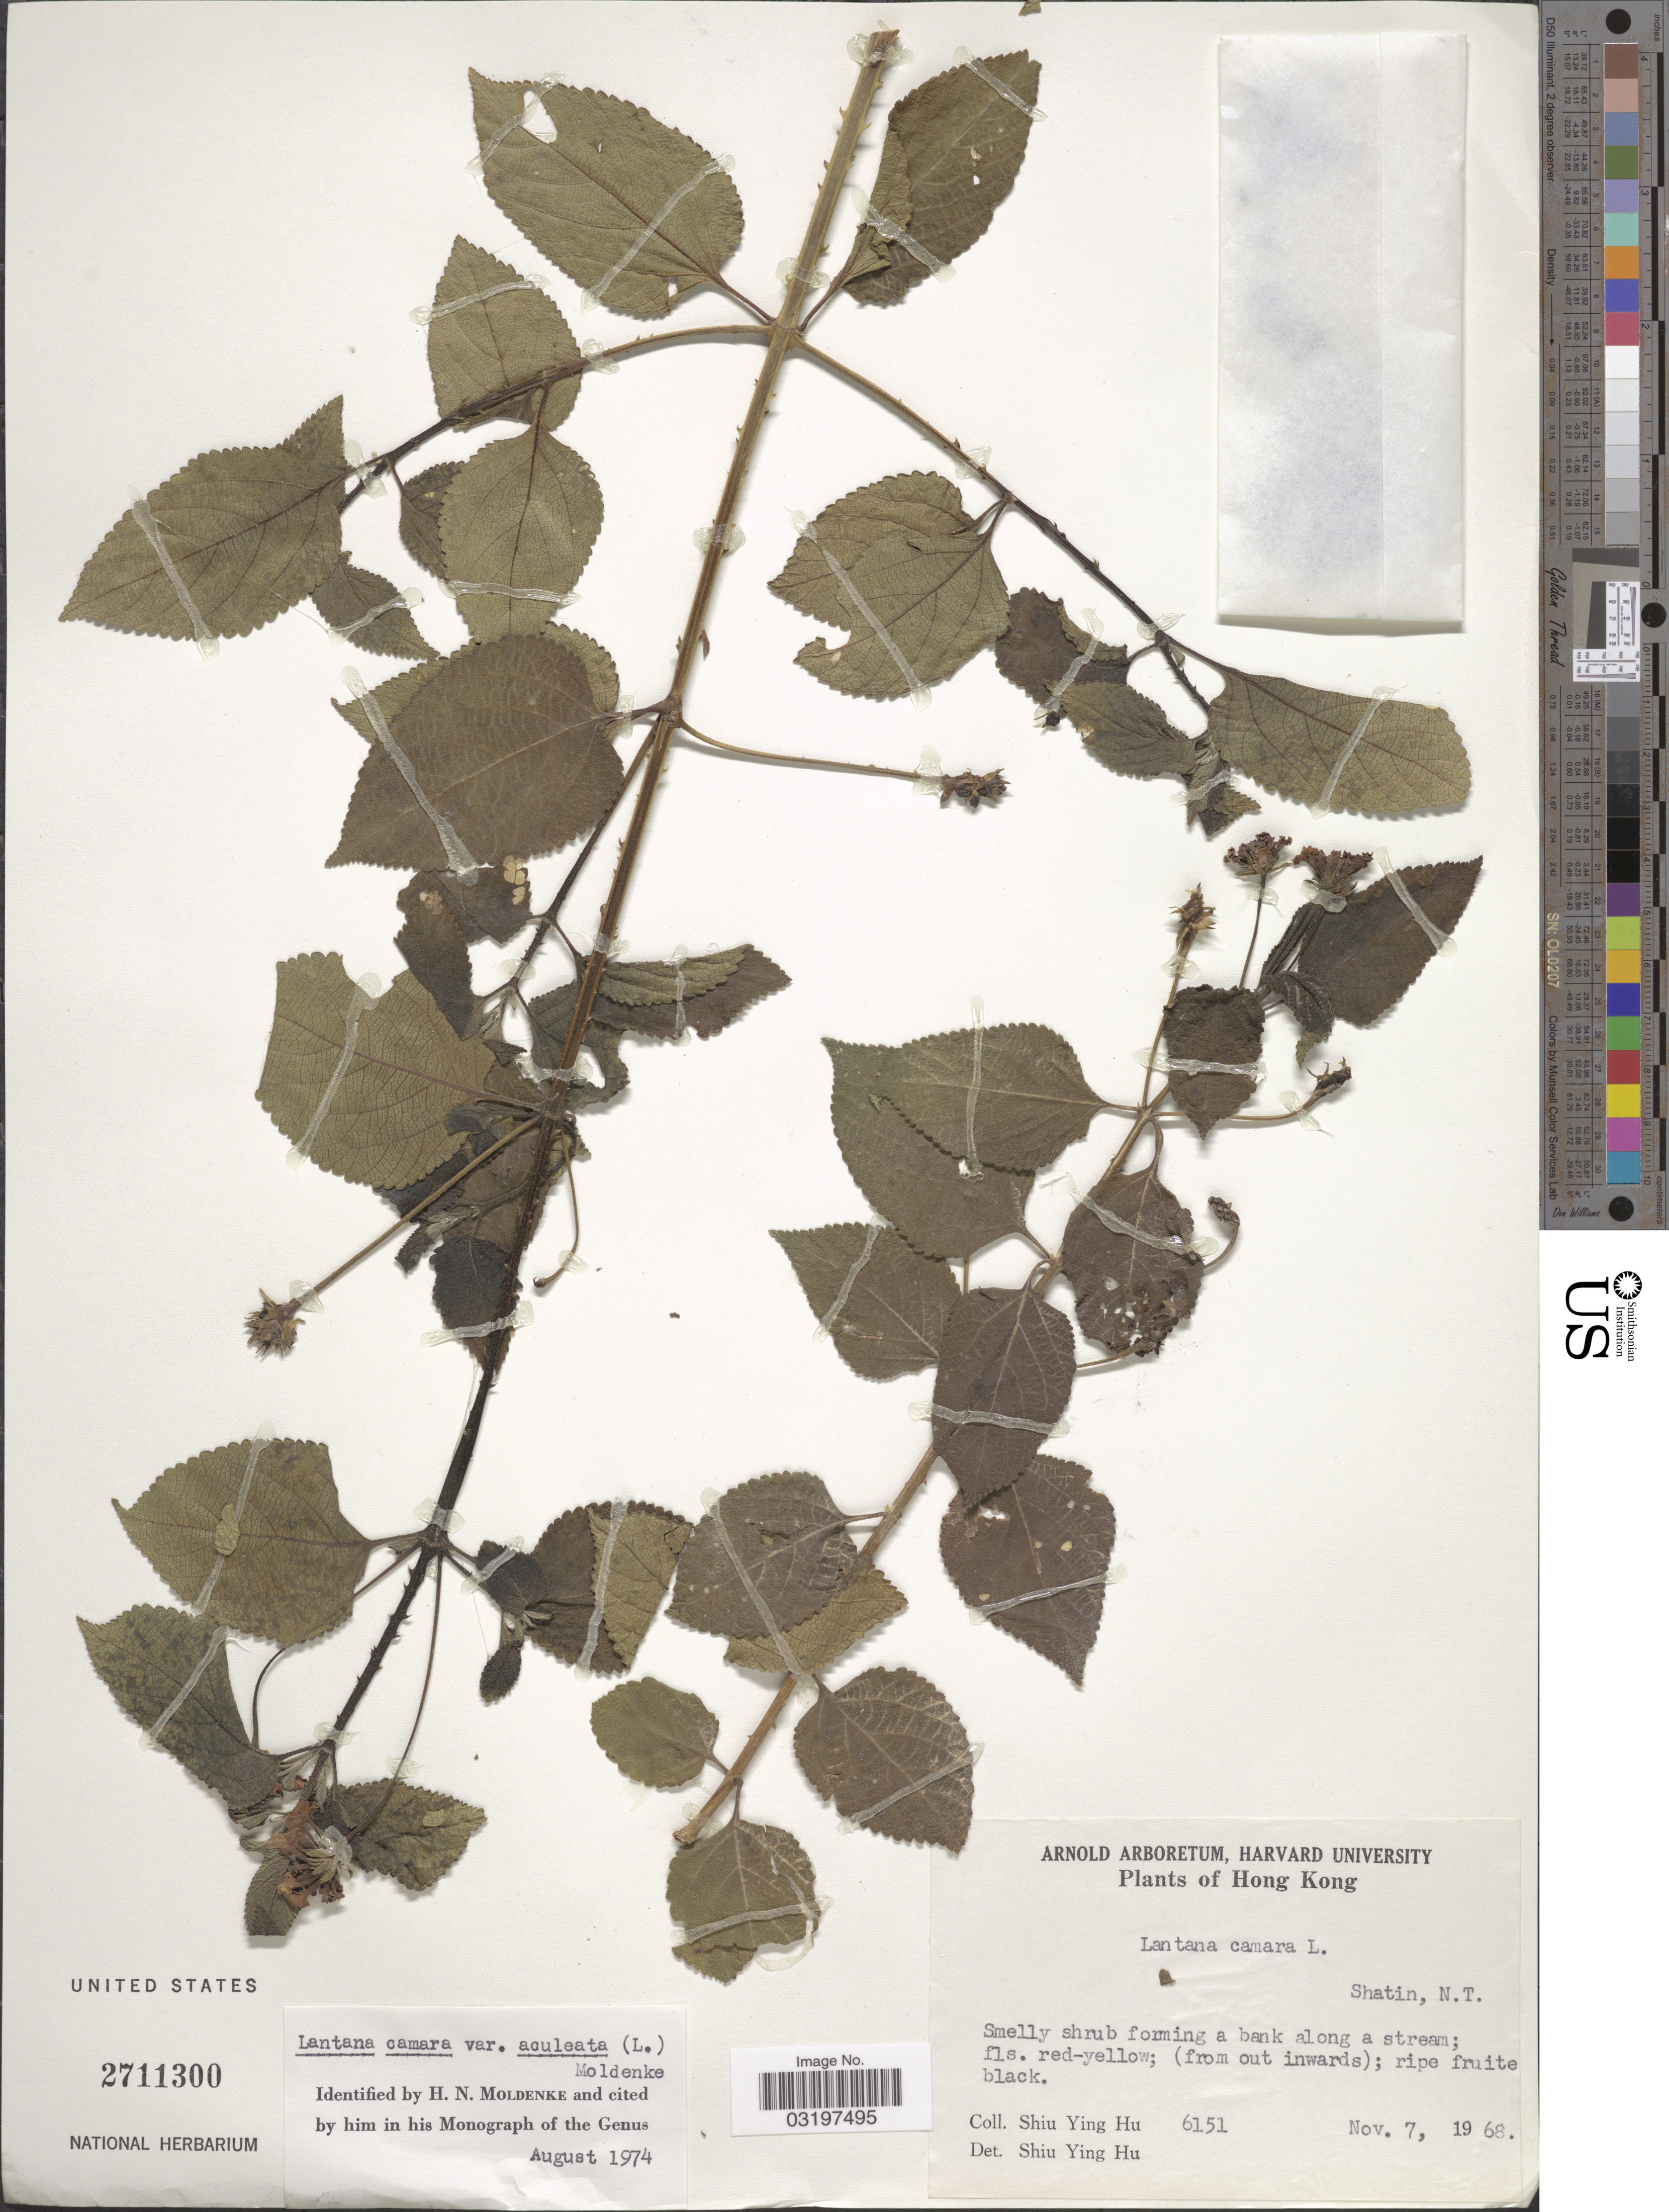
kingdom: Plantae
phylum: Tracheophyta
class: Magnoliopsida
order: Lamiales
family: Verbenaceae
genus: Lantana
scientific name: Lantana camara var. aculeata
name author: (L.) Moldenke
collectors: S. Y. Hu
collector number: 6151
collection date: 1968-11-07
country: China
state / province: Hong Kong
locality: Shatin, N.T.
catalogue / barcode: US 2711300